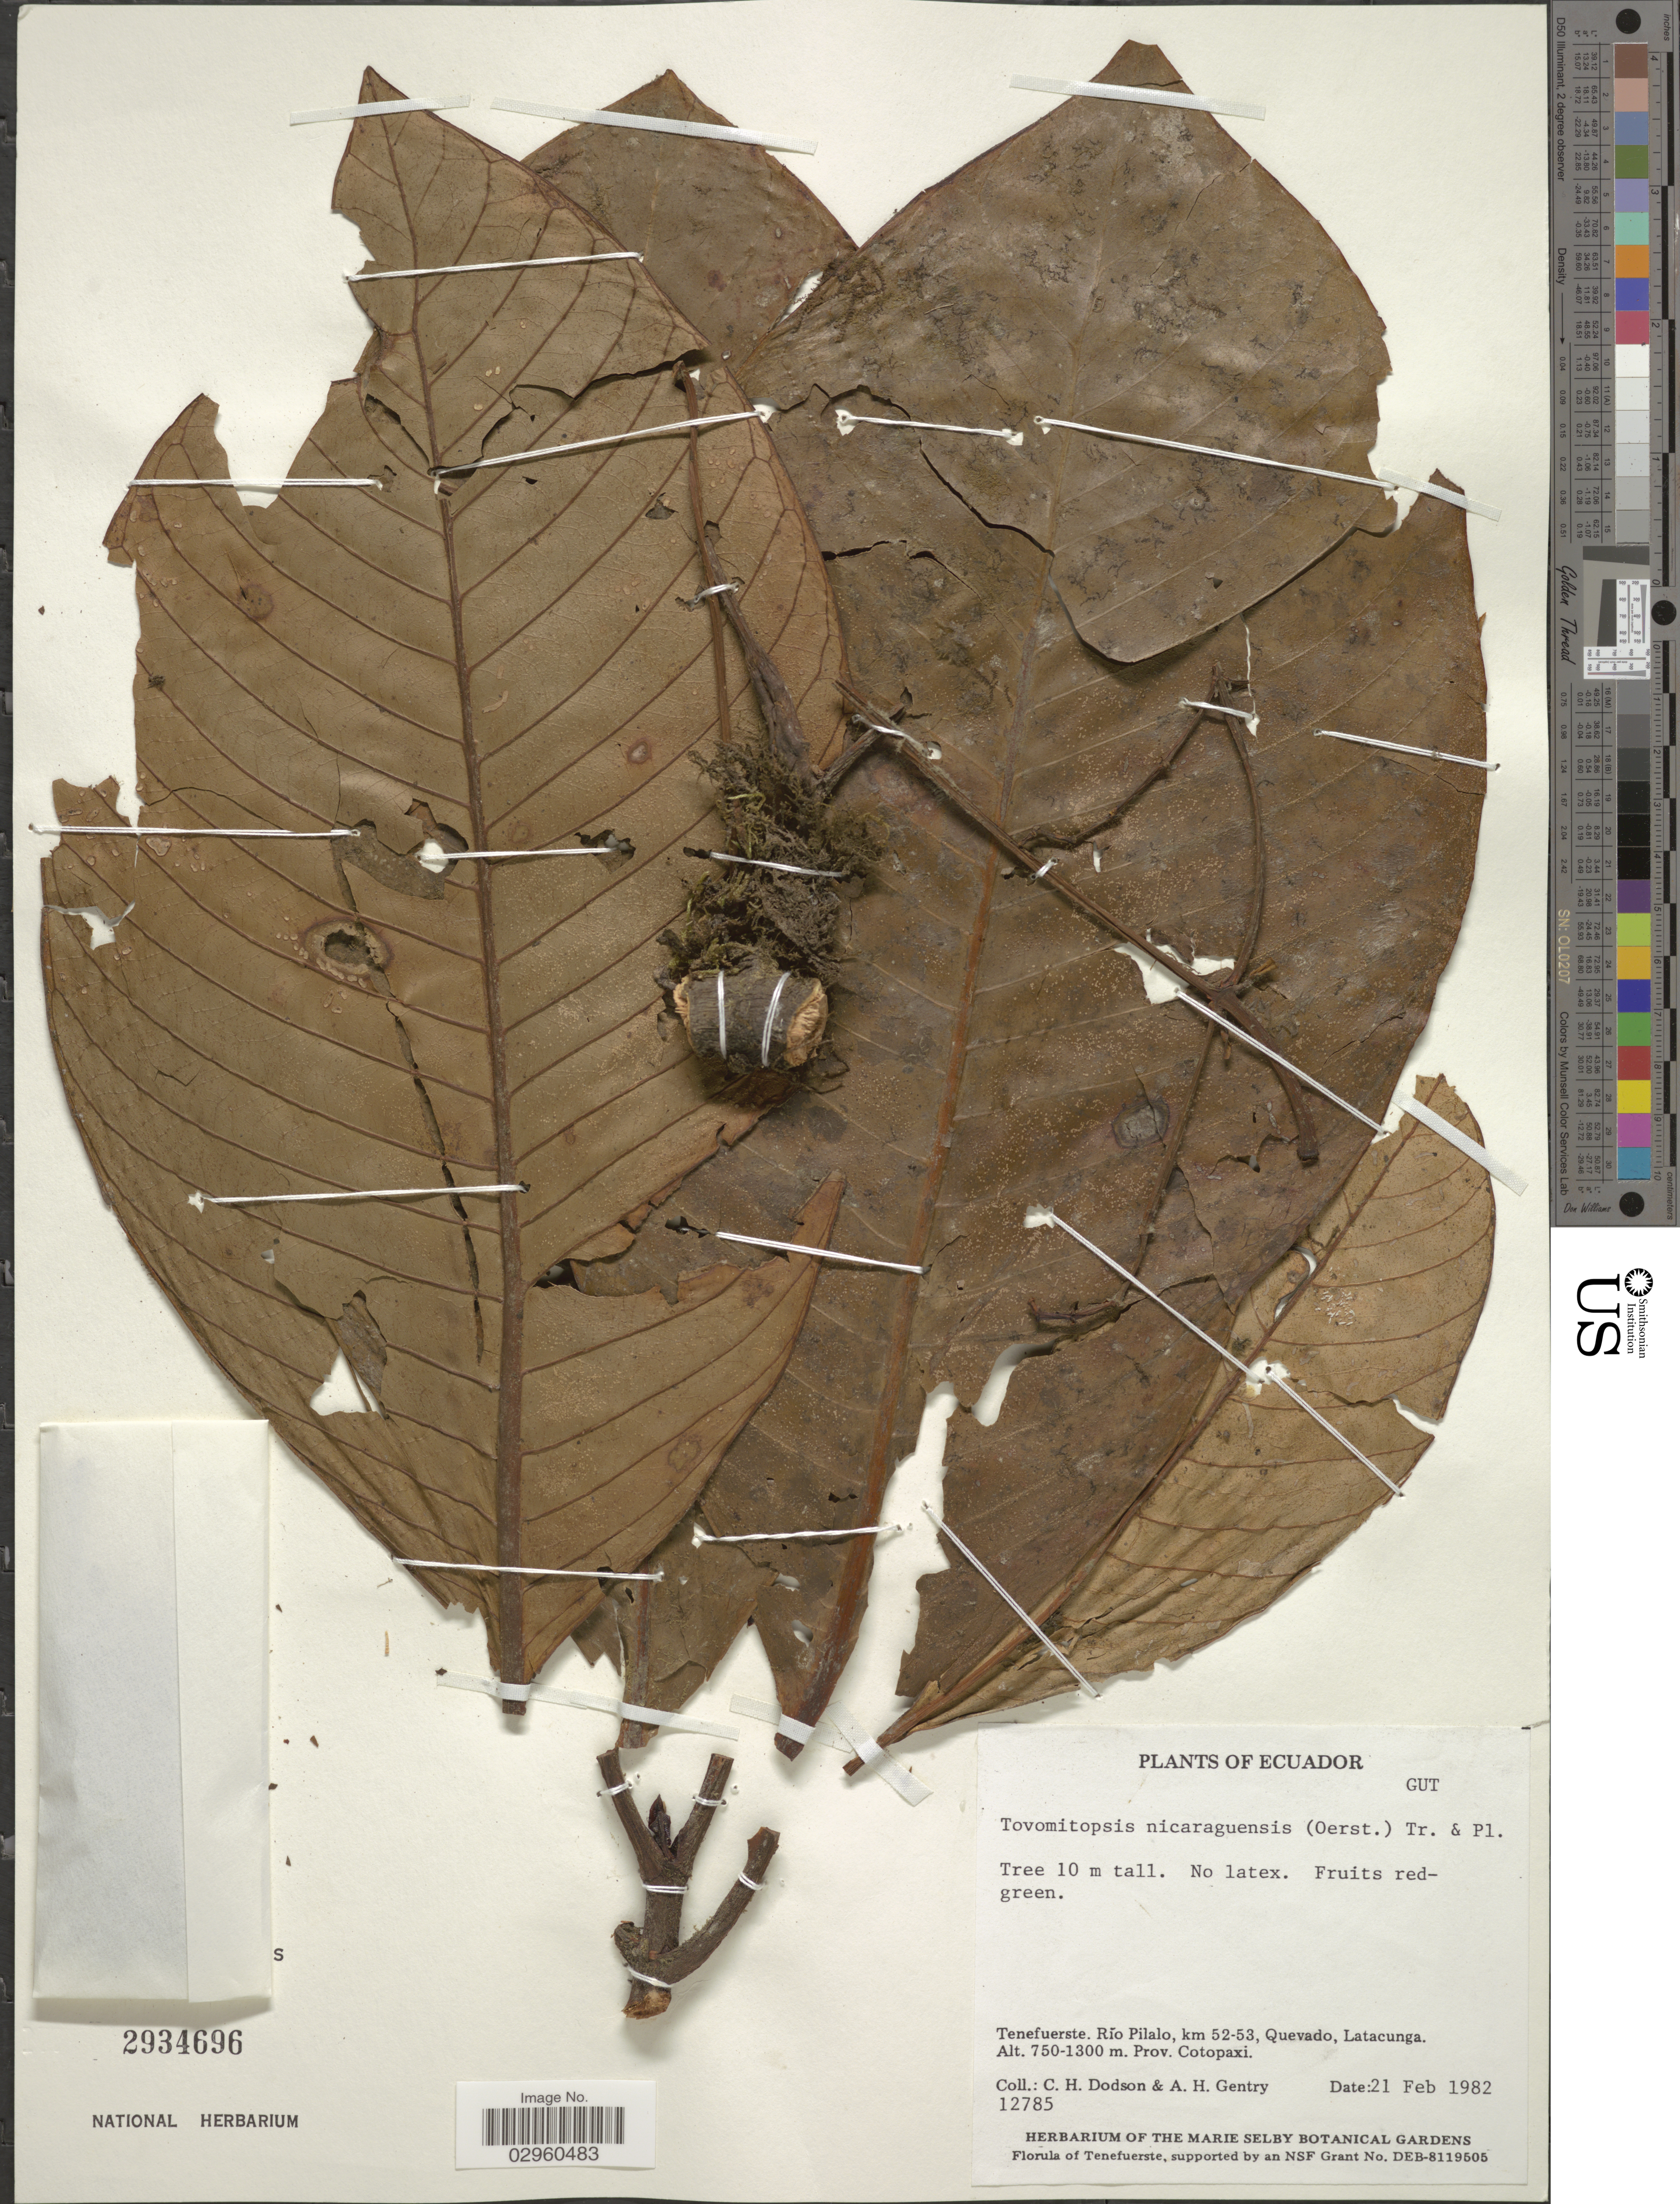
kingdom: Plantae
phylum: Tracheophyta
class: Magnoliopsida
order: Malpighiales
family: Clusiaceae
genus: Tovomitopsis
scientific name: Tovomitopsis nicaraguensis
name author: Oerst. ex Triana & Planch.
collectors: C. H. Dodson & A. H. Gentry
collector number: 12785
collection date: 1982-02-21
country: Ecuador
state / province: Cotopaxi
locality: Tenefuerste. Río Pilalo, km 52-53, Quevado, Latacunga. Prov. Cotopaxi.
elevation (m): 750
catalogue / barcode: US 2934696